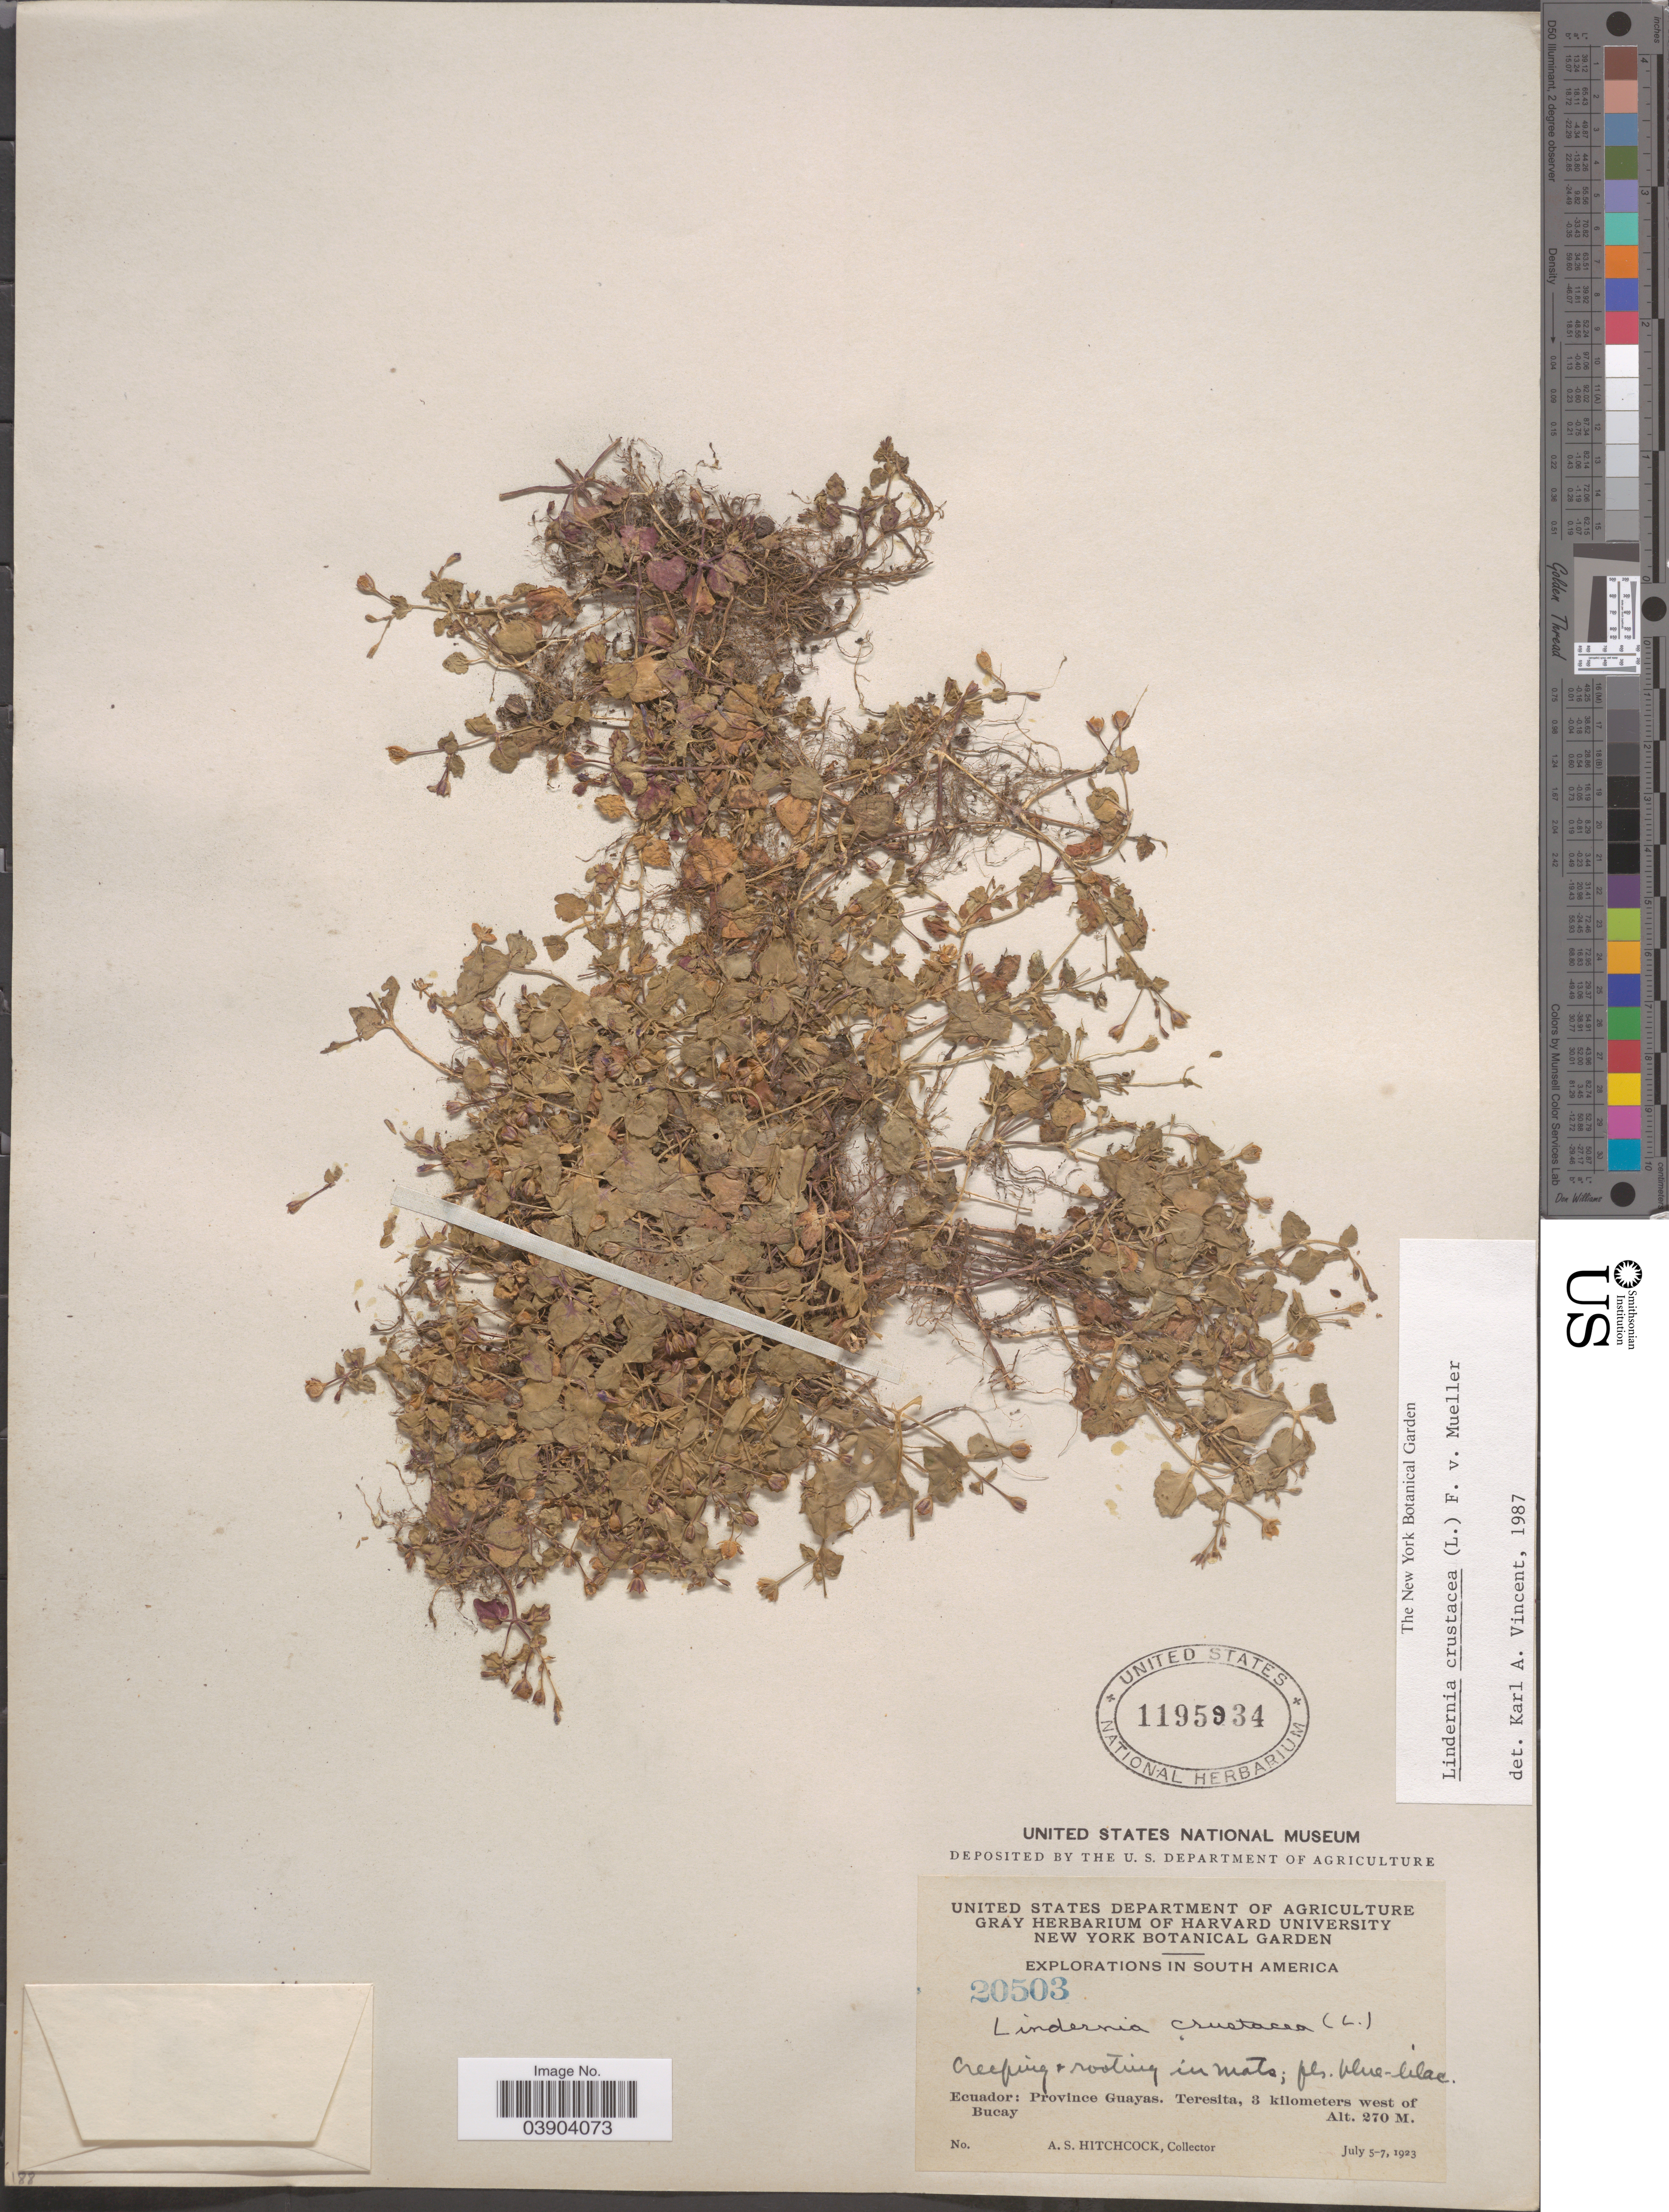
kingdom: Plantae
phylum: Tracheophyta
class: Magnoliopsida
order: Lamiales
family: Linderniaceae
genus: Lindernia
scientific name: Lindernia crustacea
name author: (L.) F. Muell.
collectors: A. S. Hitchcock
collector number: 20503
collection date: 1923-07-05/1923-07-07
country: Ecuador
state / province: Guayas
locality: Teresita, 3 kilometers west of Bucay.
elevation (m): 270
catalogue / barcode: US 1195934